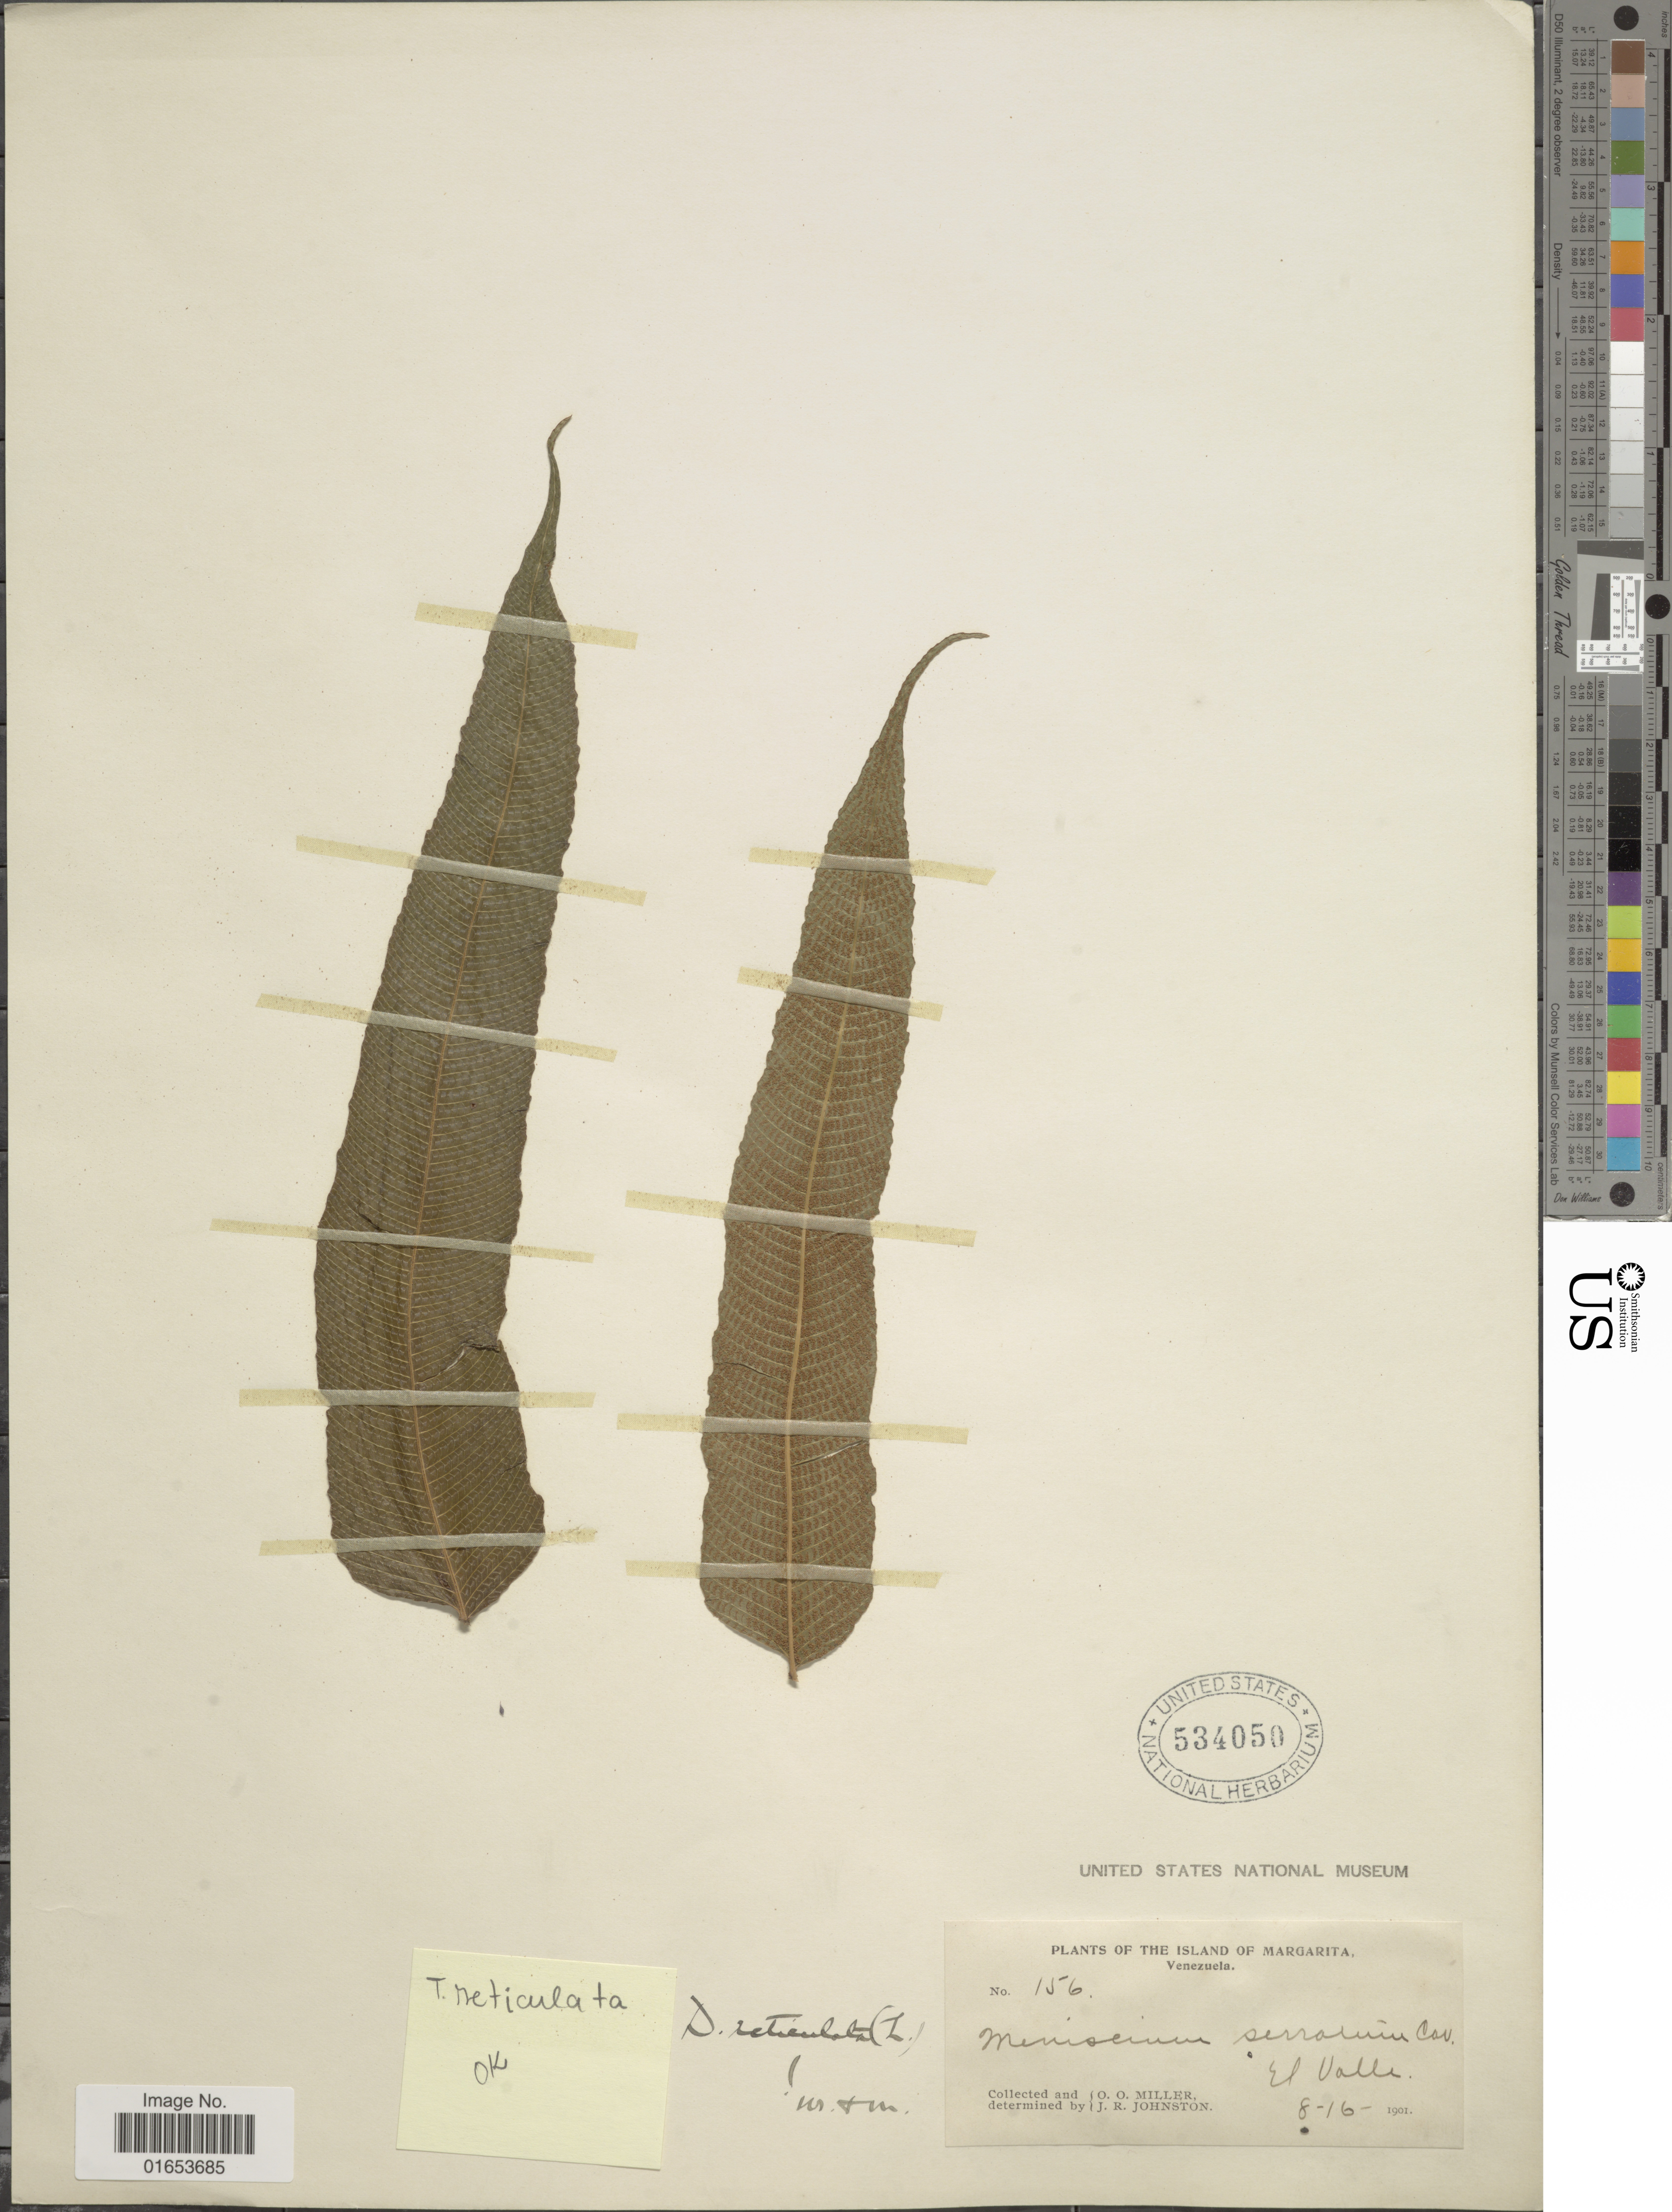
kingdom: Plantae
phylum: Tracheophyta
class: Polypodiopsida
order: Polypodiales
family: Thelypteridaceae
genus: Meniscium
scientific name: Meniscium reticulatum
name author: (L.) Sw.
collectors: O. O. Miller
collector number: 156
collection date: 1901-08-16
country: Venezuela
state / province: Nueva Esparta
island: Margarita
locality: Island of Margarita. El Valle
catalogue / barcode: US 534050